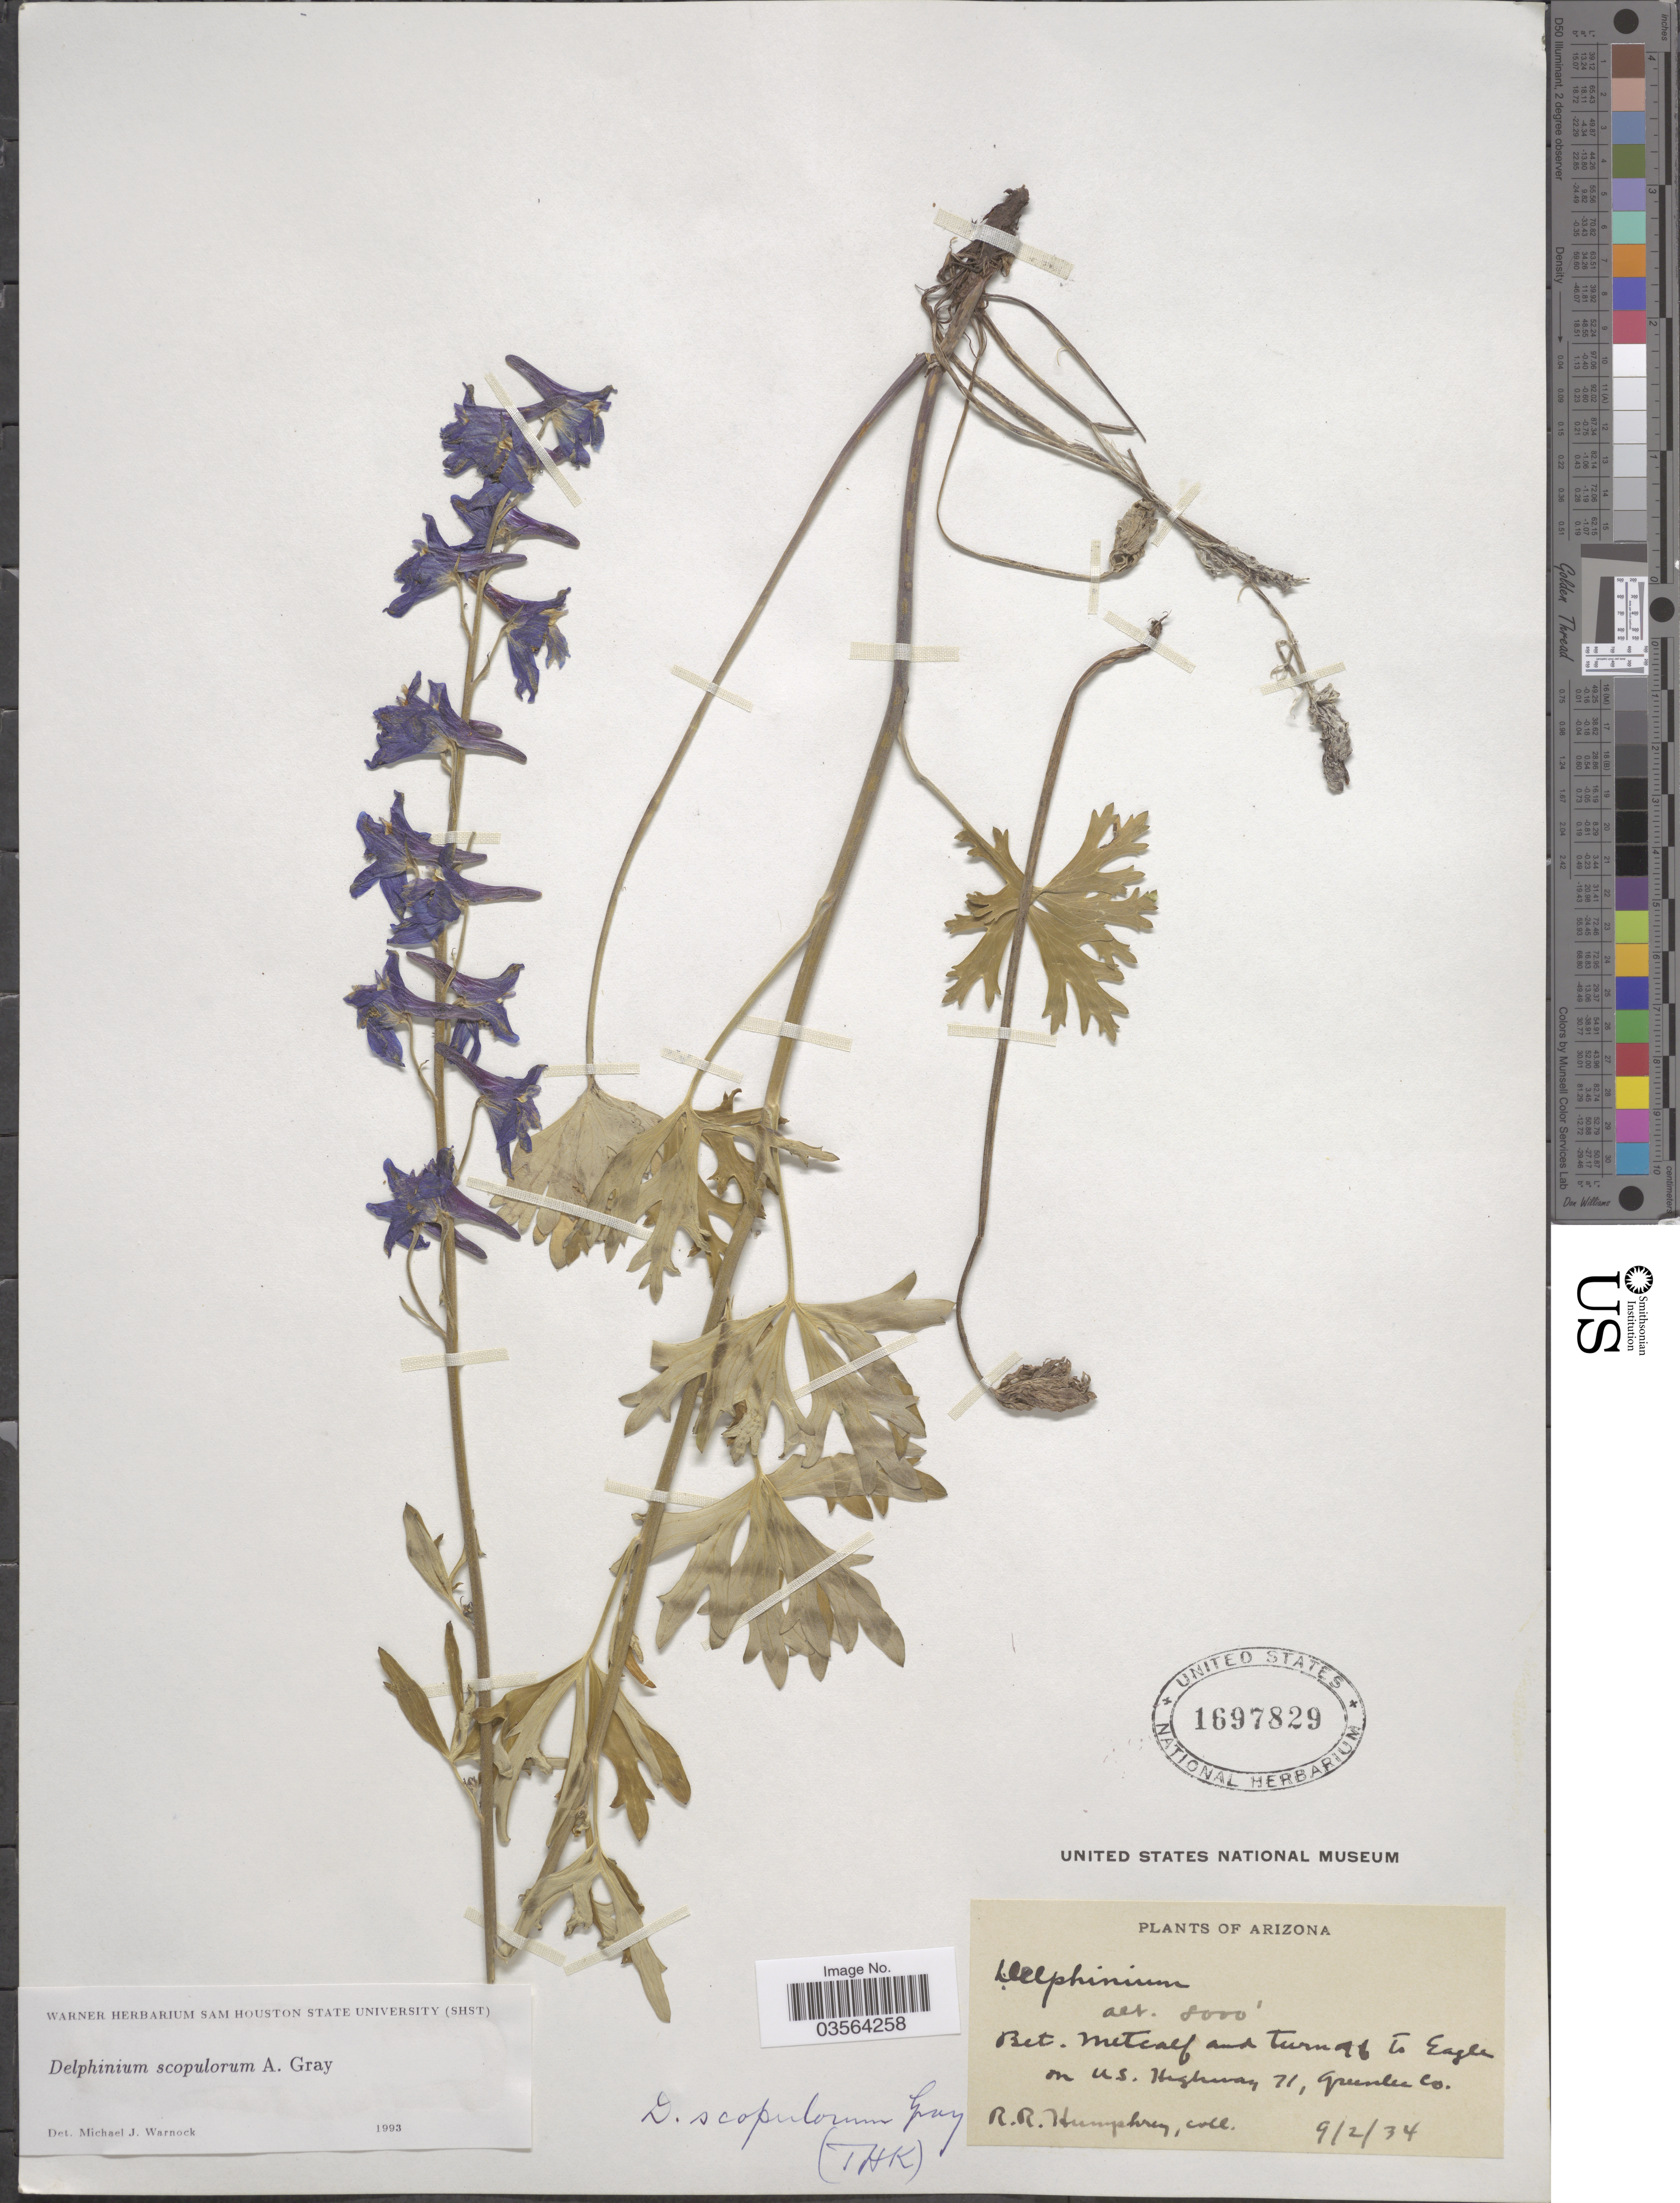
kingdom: Plantae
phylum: Tracheophyta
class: Magnoliopsida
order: Ranunculales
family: Ranunculaceae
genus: Delphinium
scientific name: Delphinium scopulorum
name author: A. Gray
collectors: R. Humphrey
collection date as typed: Transcribed d/m/y: 2/9/34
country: United States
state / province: Arizona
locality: Bet. Metcalf and Turnoff to Eagle on US. Highway 71, Greenlee Co.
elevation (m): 2438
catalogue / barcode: US 1697829